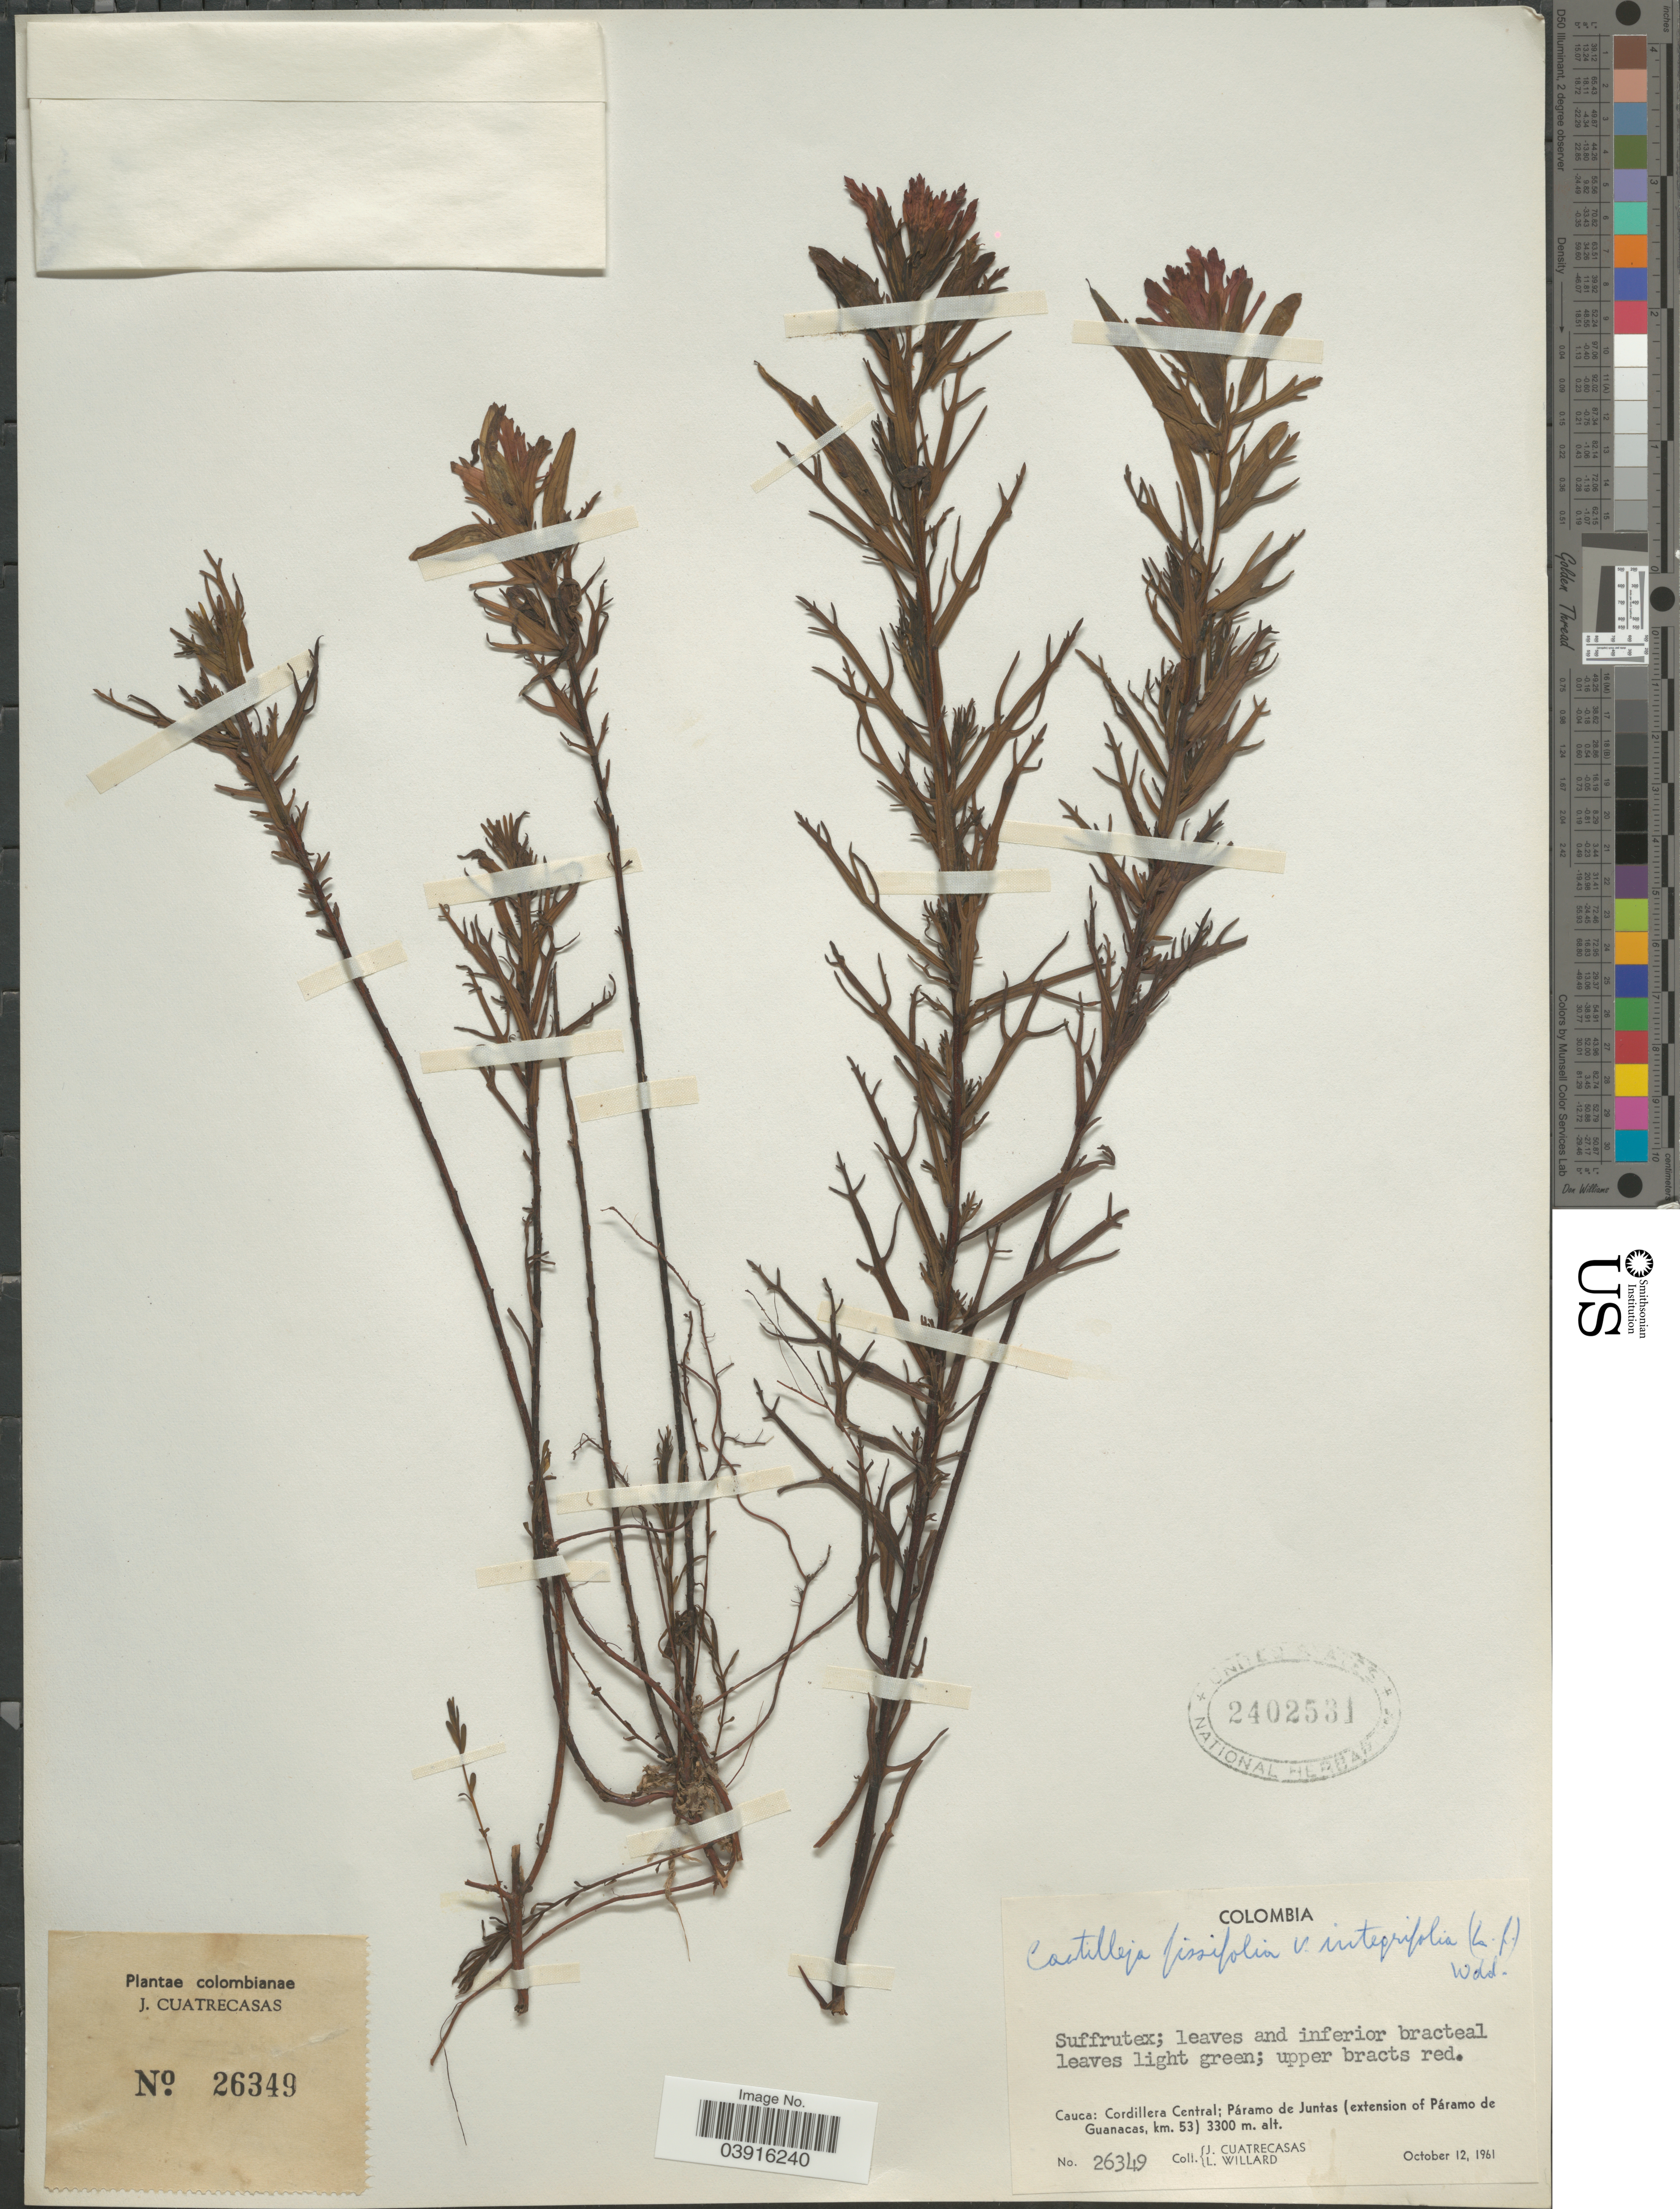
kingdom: Plantae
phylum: Tracheophyta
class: Magnoliopsida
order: Lamiales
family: Orobanchaceae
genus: Castilleja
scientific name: Castilleja fissifolia var. integrifolia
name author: (L. f.) Wedd.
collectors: J. Cuatrecasas & L. Willard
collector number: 26349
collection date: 1961-10-12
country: Colombia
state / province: Cauca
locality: Cordillera Central; Páramo de Juntas (extension of Páramo de Guanacas, km. 53).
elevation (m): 3300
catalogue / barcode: US 2402531